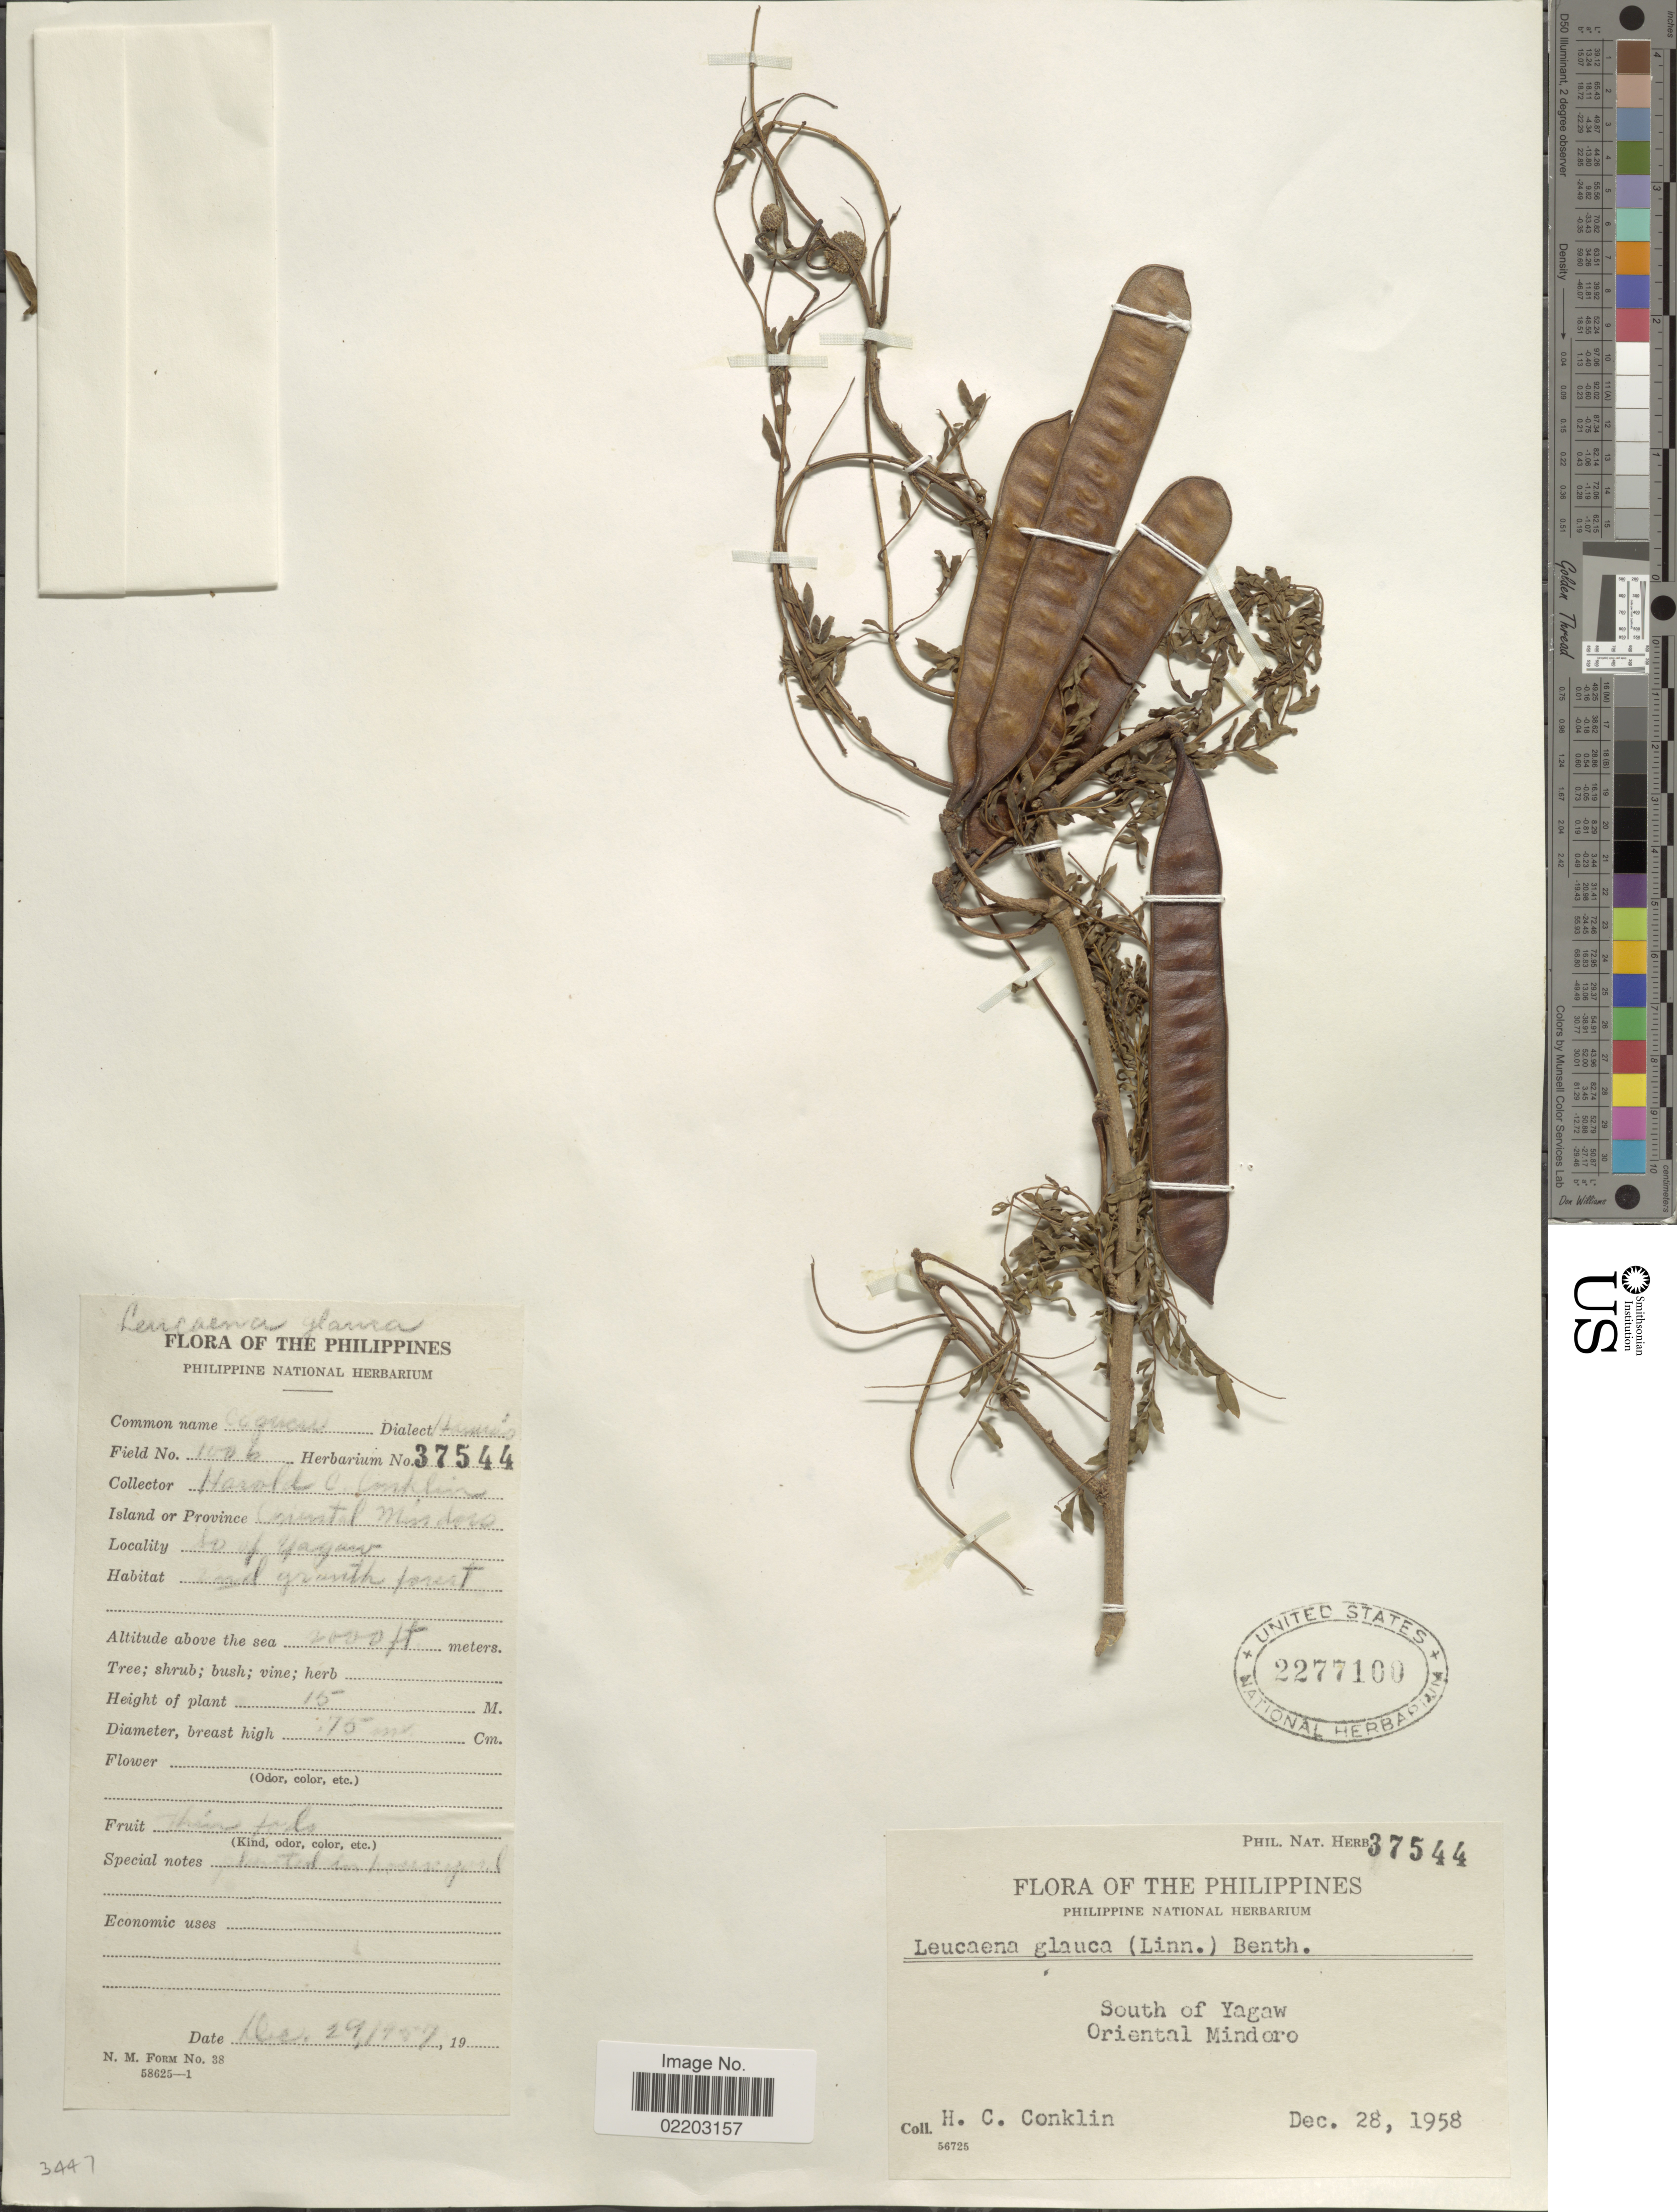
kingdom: Plantae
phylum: Tracheophyta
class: Magnoliopsida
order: Fabales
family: Fabaceae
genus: Leucaena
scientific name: Leucaena glauca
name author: (L.) Benth.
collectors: H. Conklin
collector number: Phil. Nat. Herb. 37544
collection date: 1958-12-28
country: Philippines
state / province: Mimaropa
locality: South of Yagaw, Oriental Mindoro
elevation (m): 610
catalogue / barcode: US 2277100